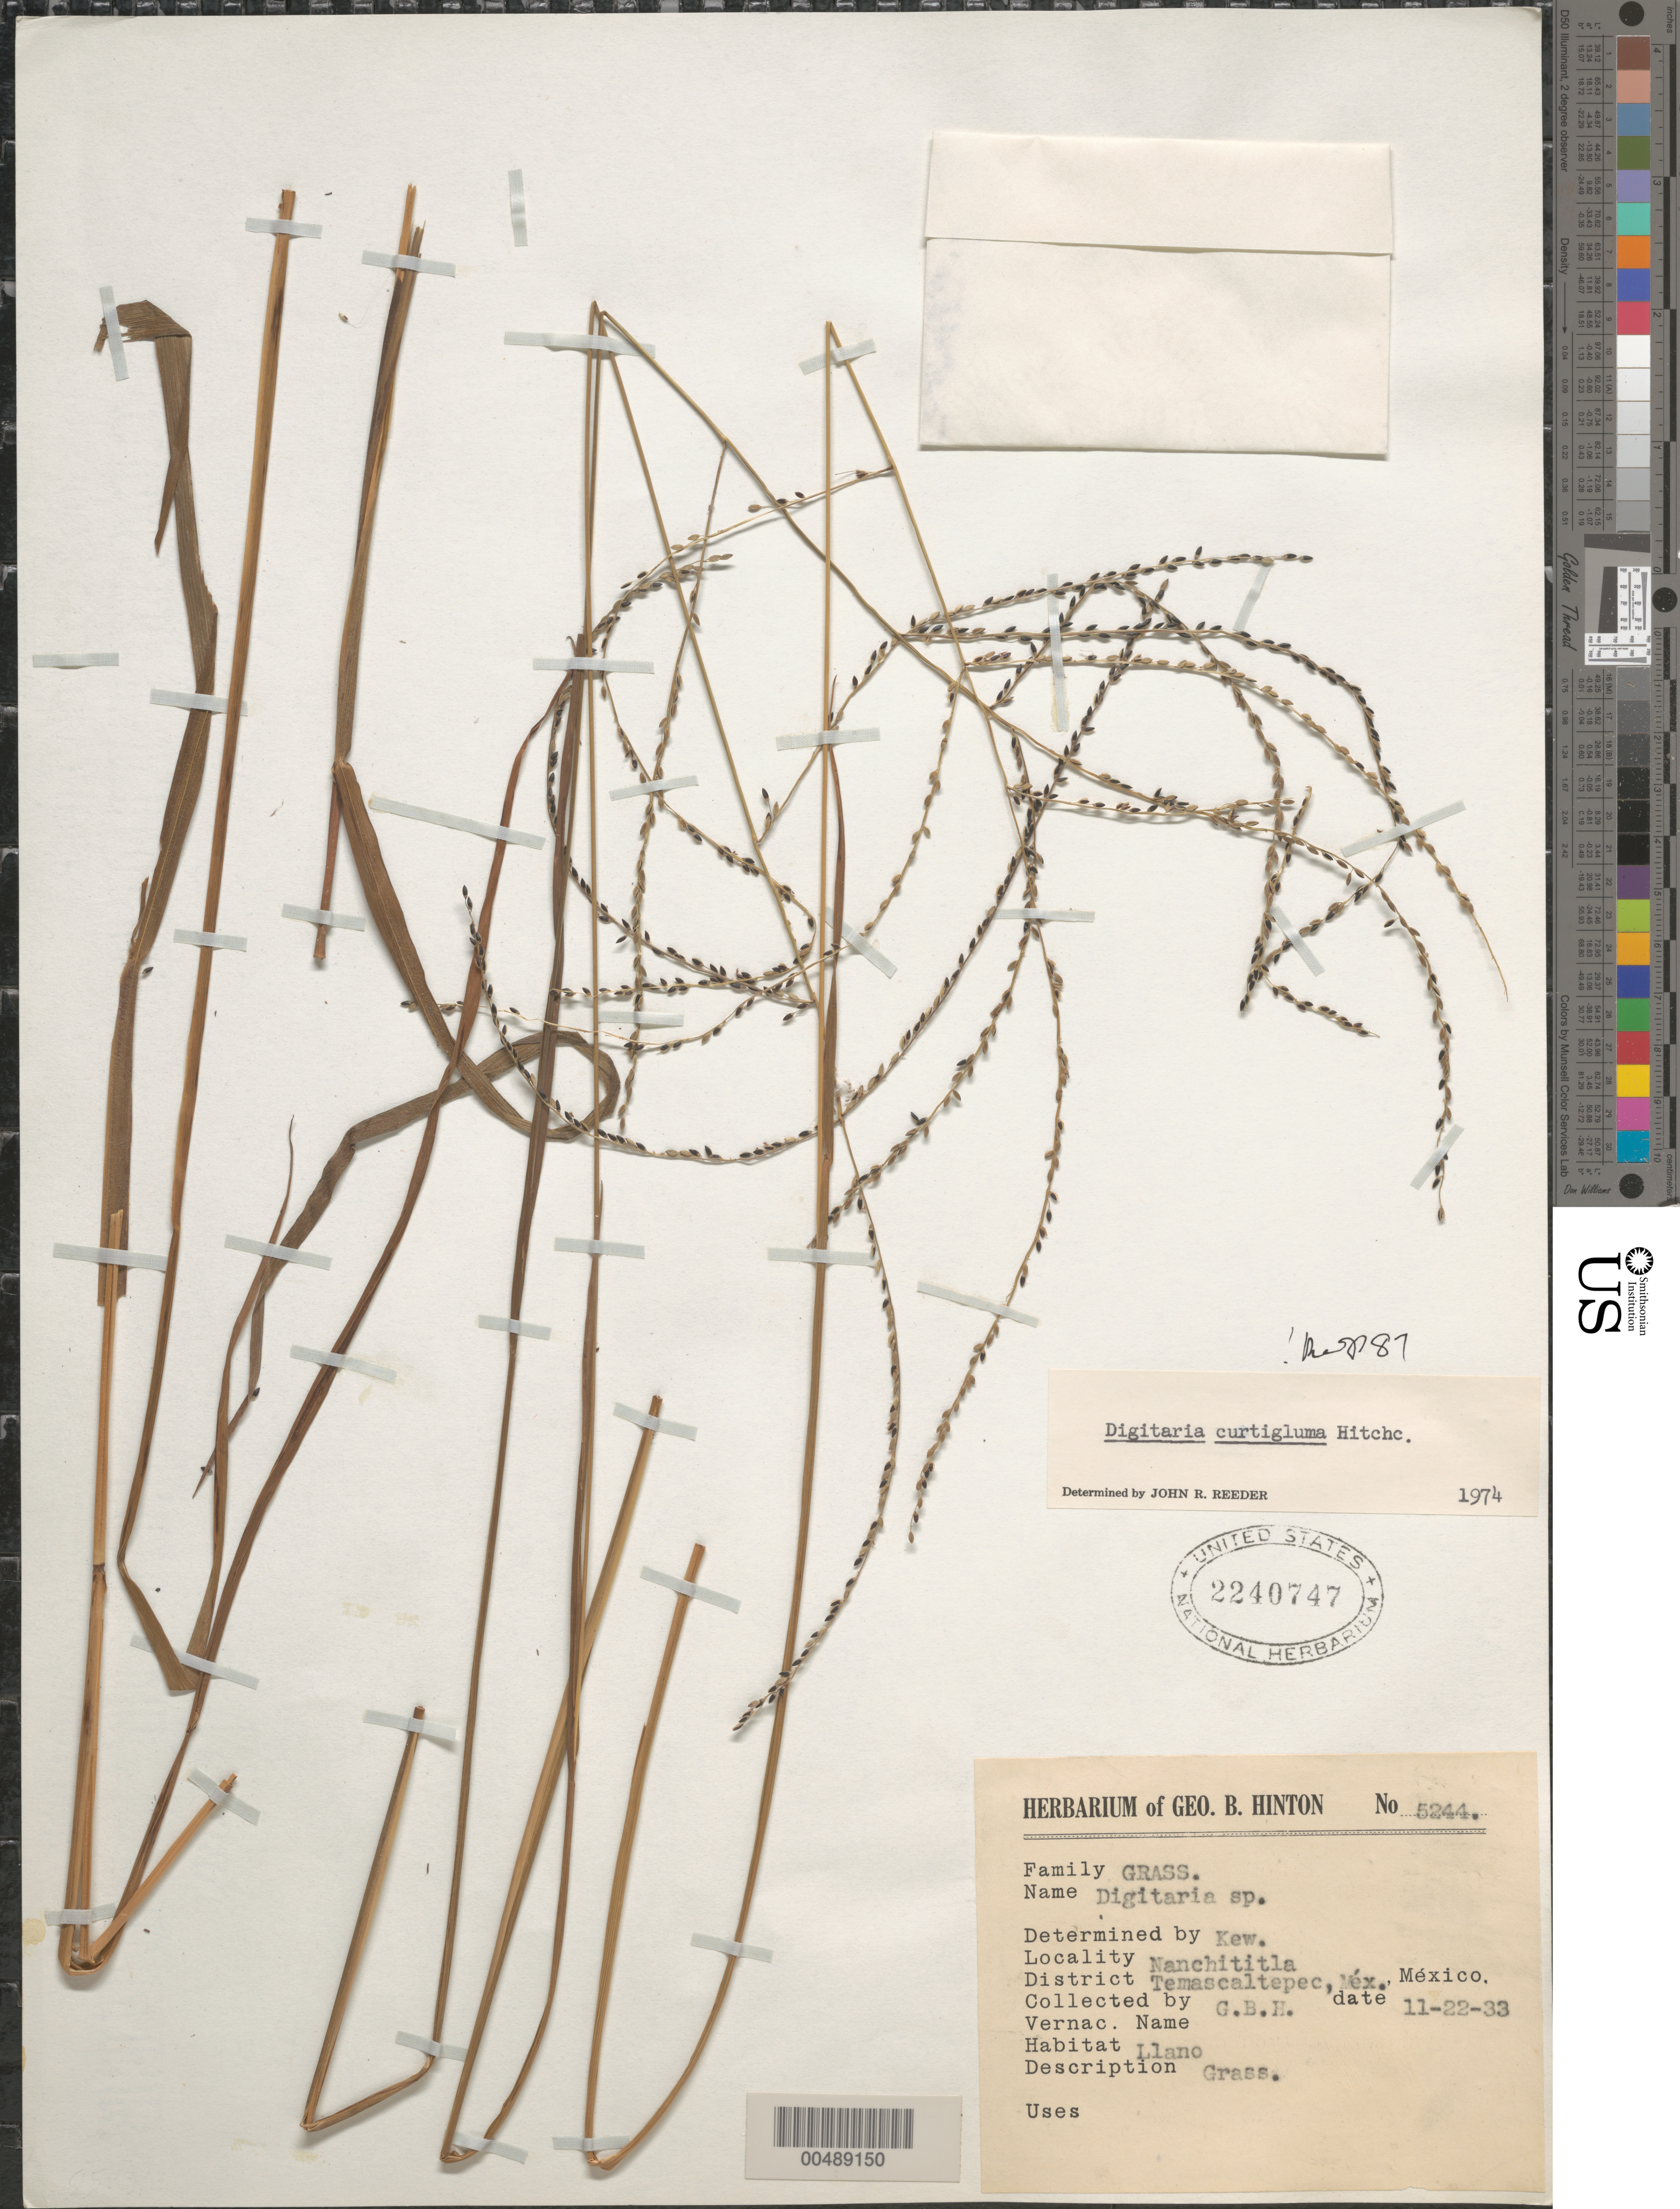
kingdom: Plantae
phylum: Tracheophyta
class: Liliopsida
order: Poales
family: Poaceae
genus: Digitaria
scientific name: Digitaria curtigluma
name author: Hitchc.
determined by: Reeder, J. R., (UNITED STATES)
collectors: G. B. Hinton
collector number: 5244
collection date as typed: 22 Nov 1933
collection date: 1933-11-22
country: Mexico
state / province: México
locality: Temascaltepec Dist., Nanchititla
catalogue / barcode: US 2240747